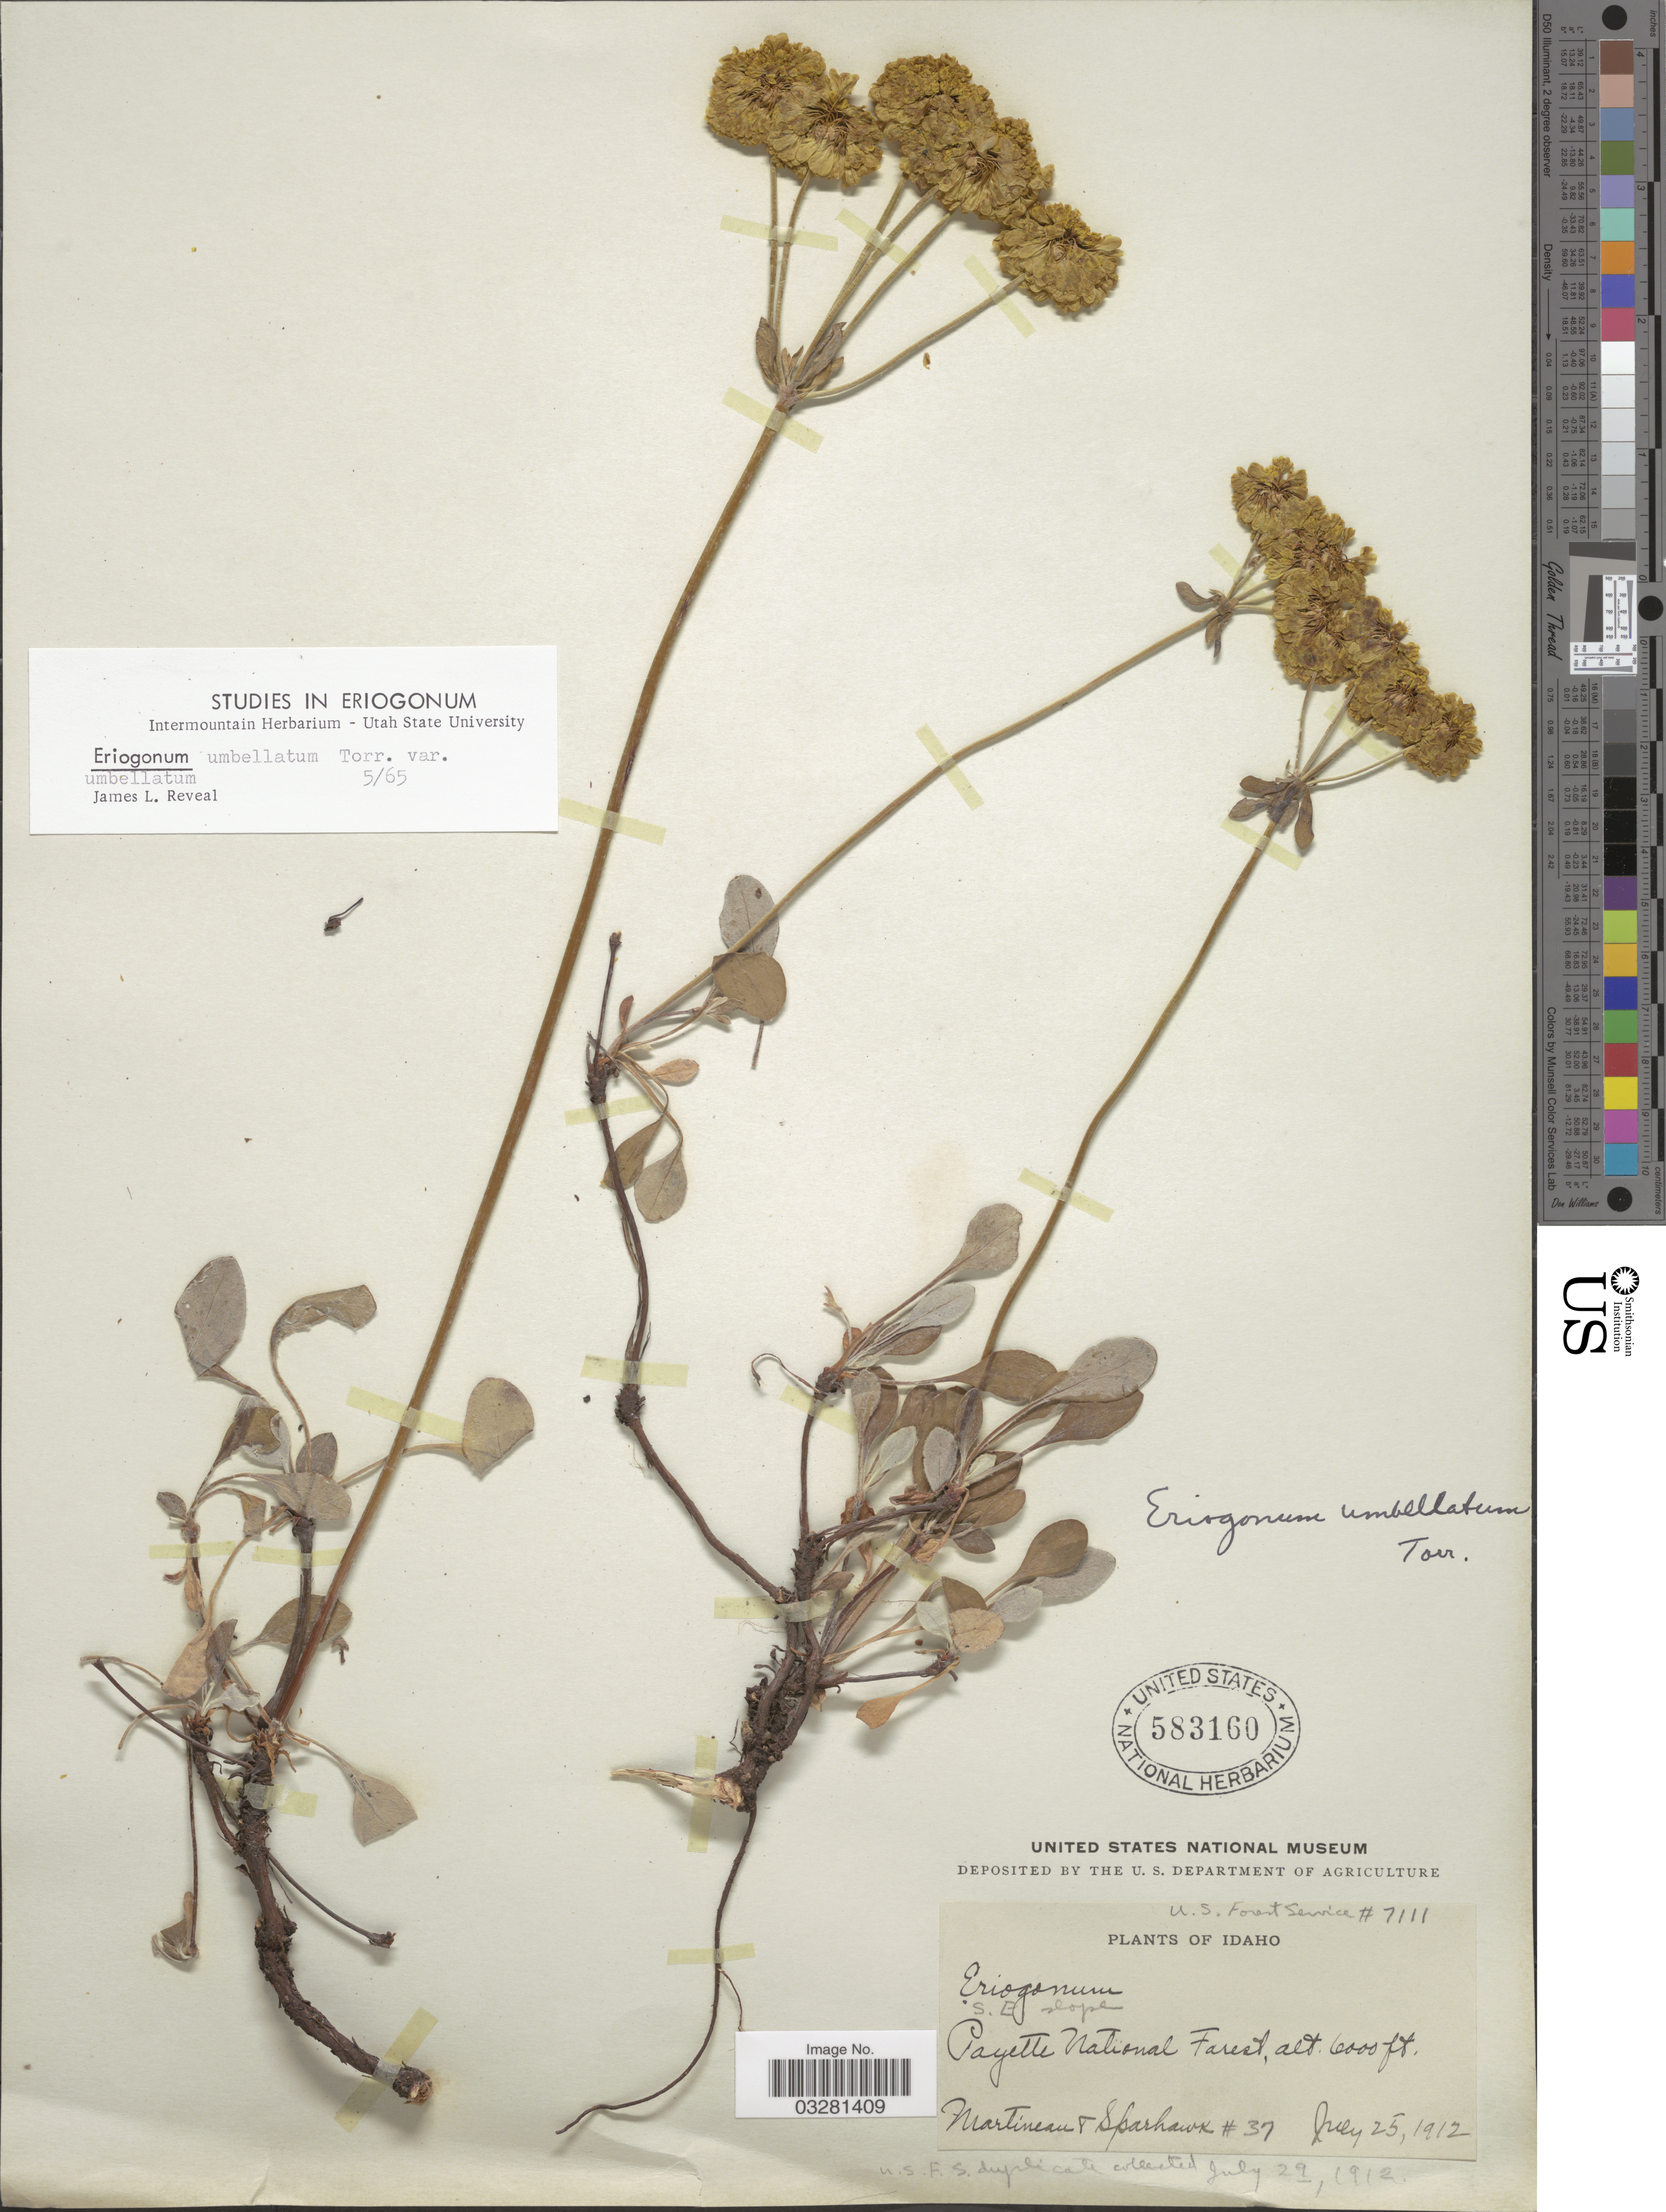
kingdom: Plantae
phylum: Tracheophyta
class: Magnoliopsida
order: Caryophyllales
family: Polygonaceae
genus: Eriogonum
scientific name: Eriogonum umbellatum var. umbellatum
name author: Torr.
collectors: Martineau & Sparhawk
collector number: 37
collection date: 1912-07-25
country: United States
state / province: Idaho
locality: S. E. slope. Payette National Forest.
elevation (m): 1829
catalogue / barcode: US 583160